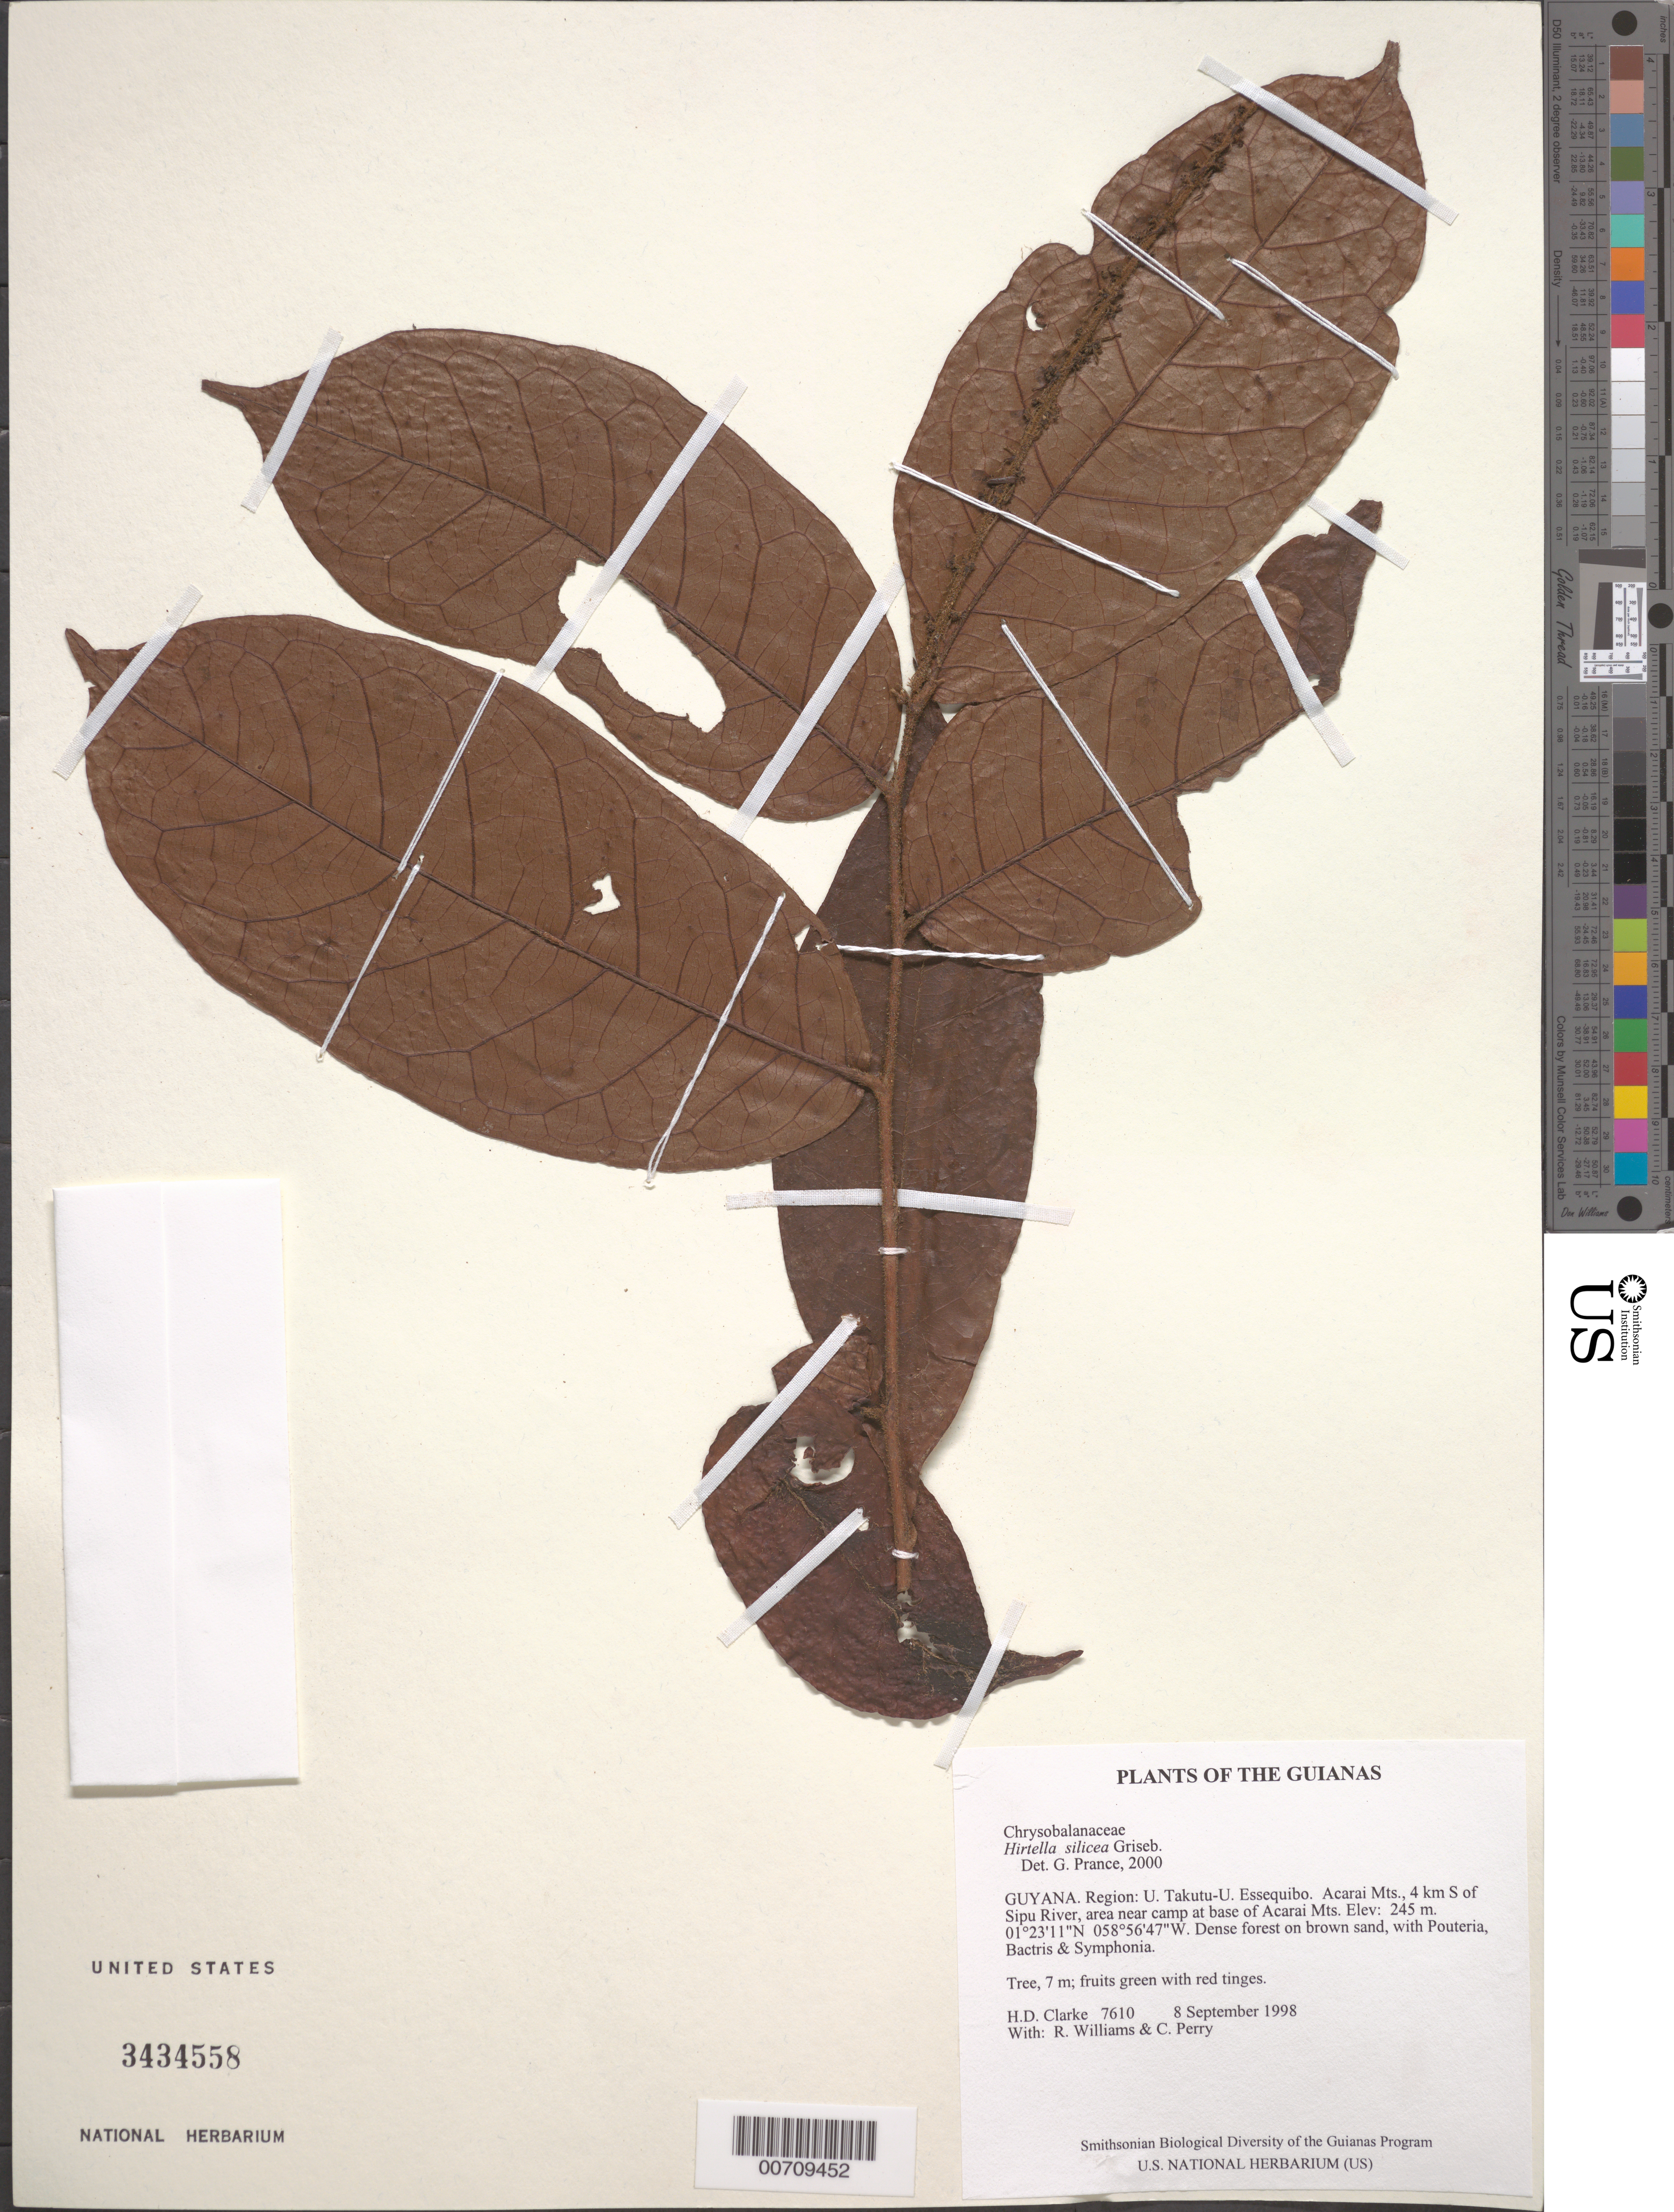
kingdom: Plantae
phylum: Tracheophyta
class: Magnoliopsida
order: Malpighiales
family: Chrysobalanaceae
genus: Hirtella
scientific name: Hirtella silicea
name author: Griseb.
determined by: Prance, G. T.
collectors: H. D. Clarke, R. Williams & C. Perry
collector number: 7610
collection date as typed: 8 September 1998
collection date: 1998-09-08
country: Guyana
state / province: U. Takutu-U. Essequibo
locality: Acarai Mts., 4 km S of Sipu River, area near camp at base of Acarai Mts.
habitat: Dense forest on brown sand, with Pouteria, Bactris & Symphonia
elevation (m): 245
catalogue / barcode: US 3434558